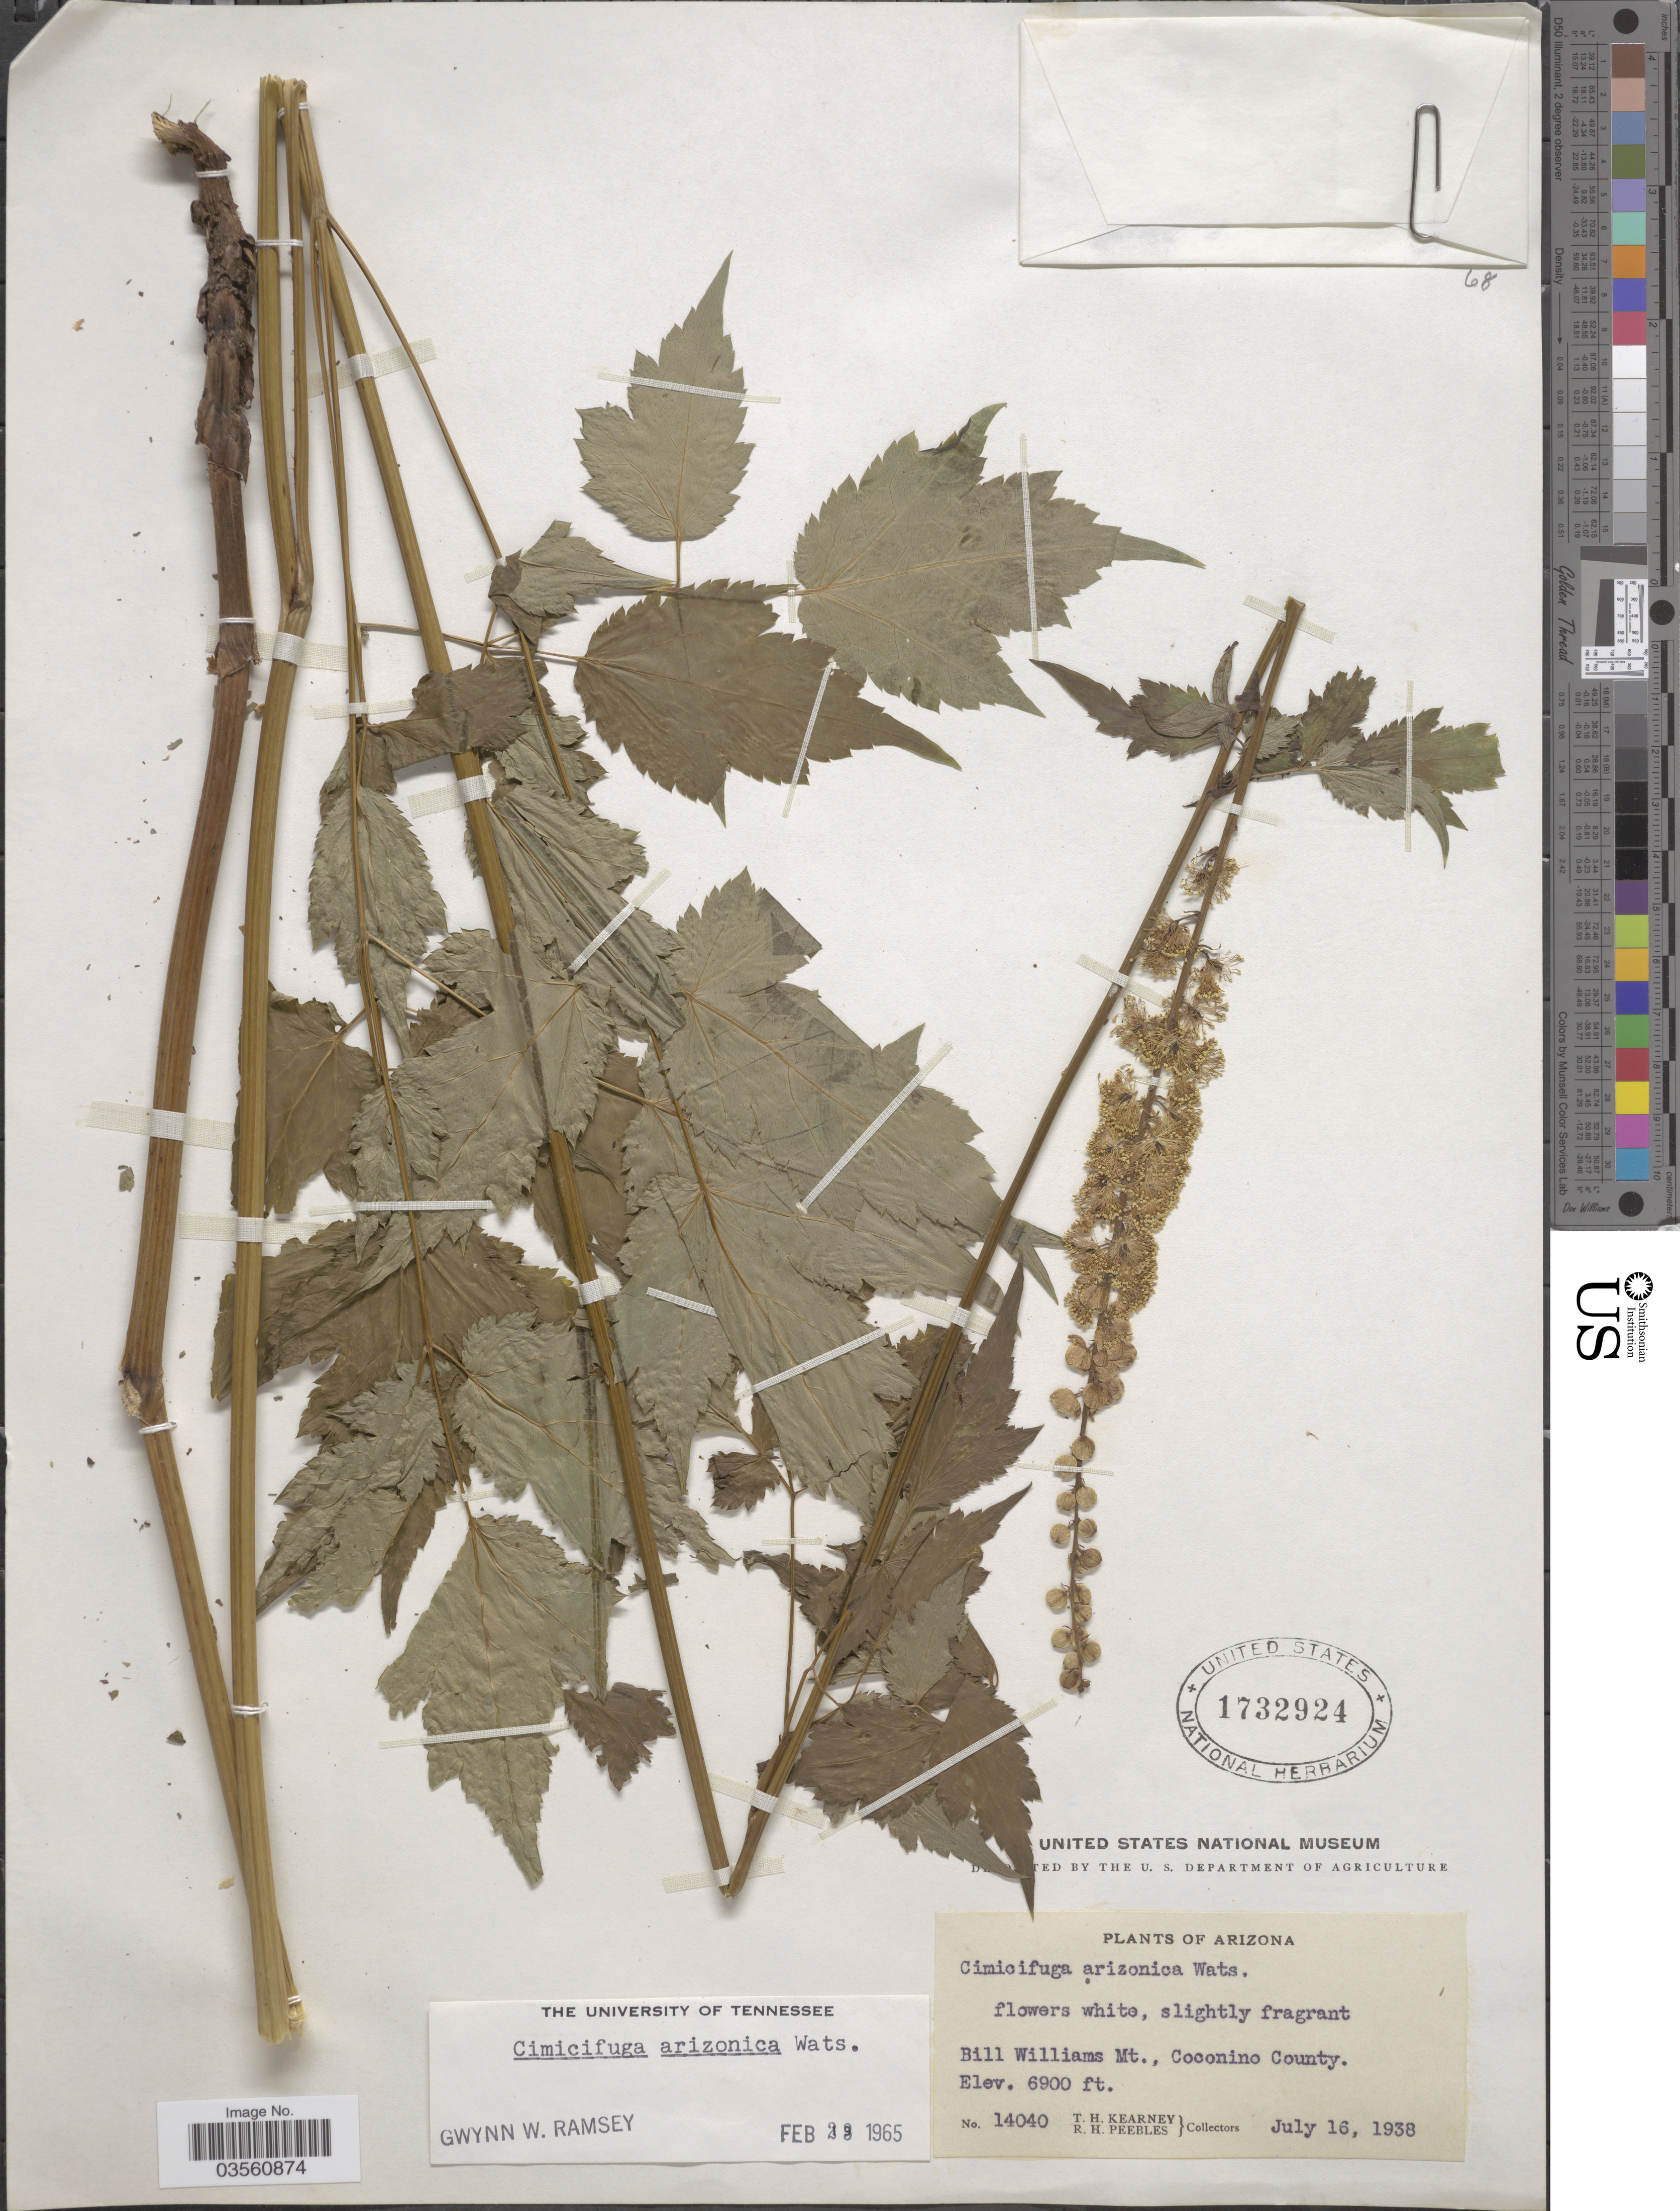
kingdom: Plantae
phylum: Tracheophyta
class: Magnoliopsida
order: Ranunculales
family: Ranunculaceae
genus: Actaea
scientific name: Actaea arizonica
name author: (S. Watson) J. Compton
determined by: Strong, M. T., (US), Smithsonian Institution - National Museum of Natural History (UNITED STATES)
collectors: T. H. Kearney & R. H. Peebles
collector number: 14040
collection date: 1938-07-16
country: United States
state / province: Arizona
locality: Bill Williams Mt., Coconino County.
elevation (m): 2103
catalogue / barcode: US 1732924